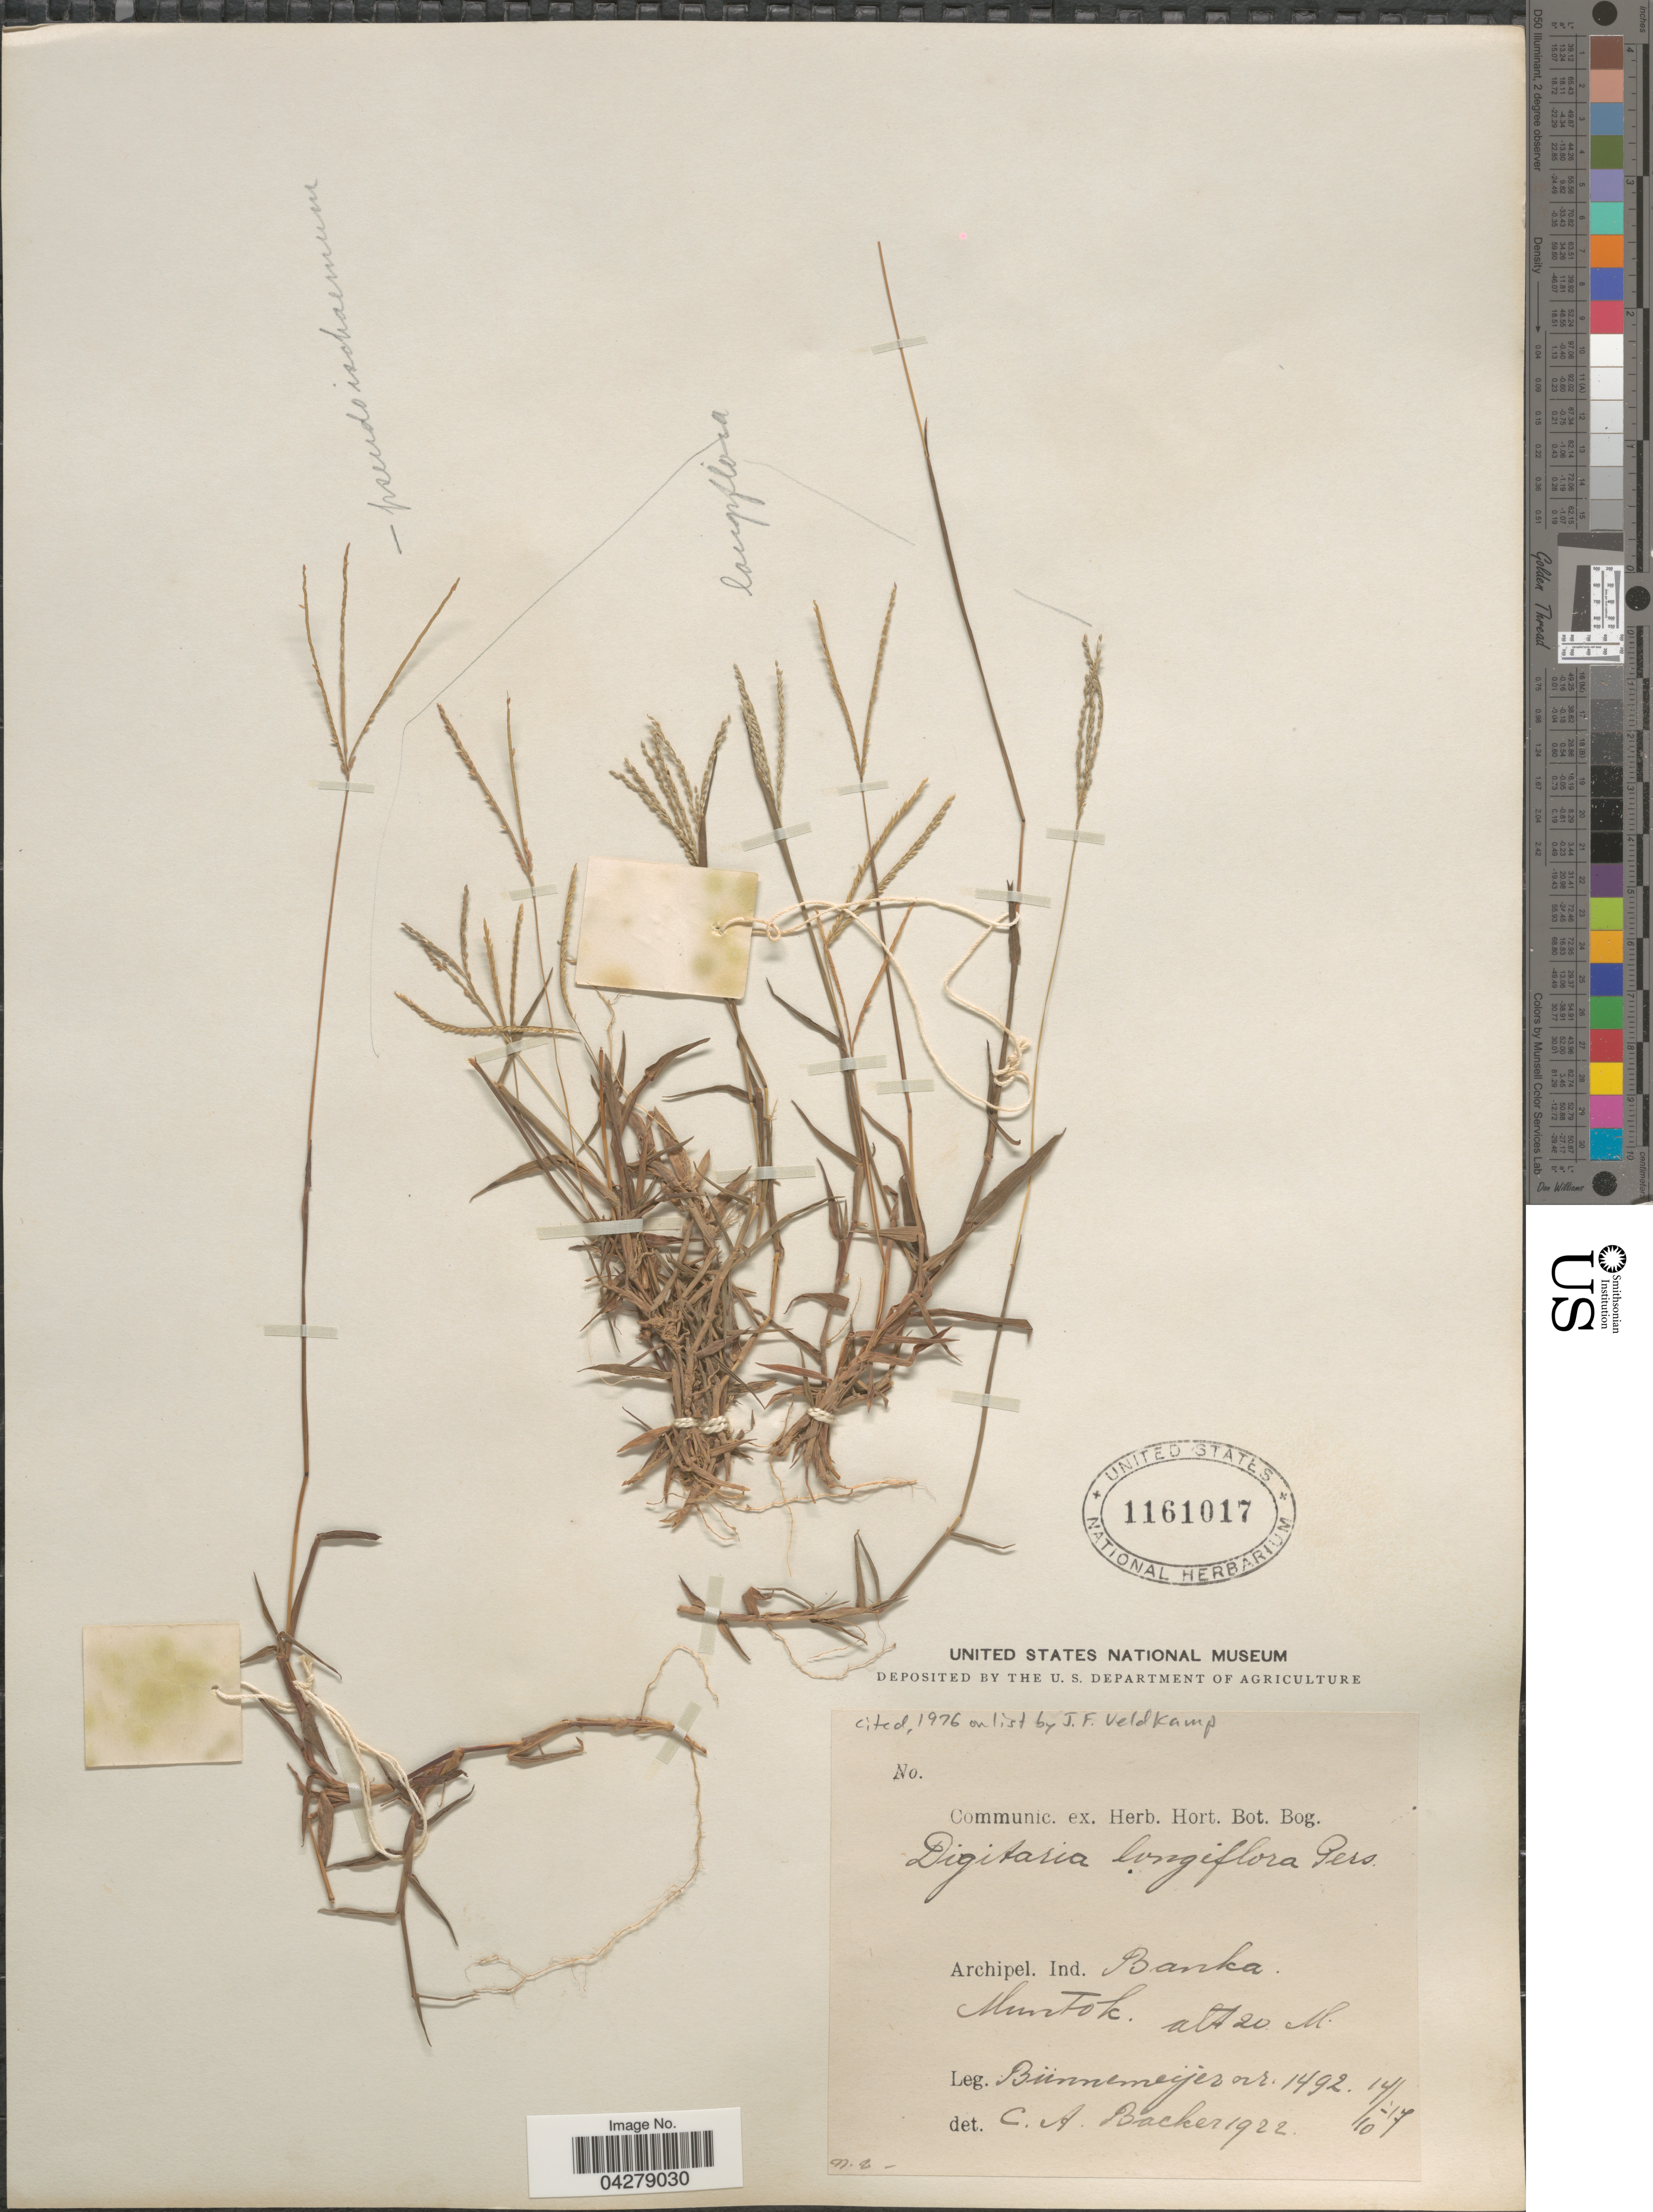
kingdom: Plantae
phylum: Tracheophyta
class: Liliopsida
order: Poales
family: Poaceae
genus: Digitaria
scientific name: Digitaria longiflora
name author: (Retz.) Pers.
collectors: -. Bunnemeijer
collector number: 1492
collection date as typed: Transcribed d/m/y: 14/10/17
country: Indonesia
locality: Archipel. Ind. Banka. Muntok.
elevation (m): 20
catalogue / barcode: US 1161017